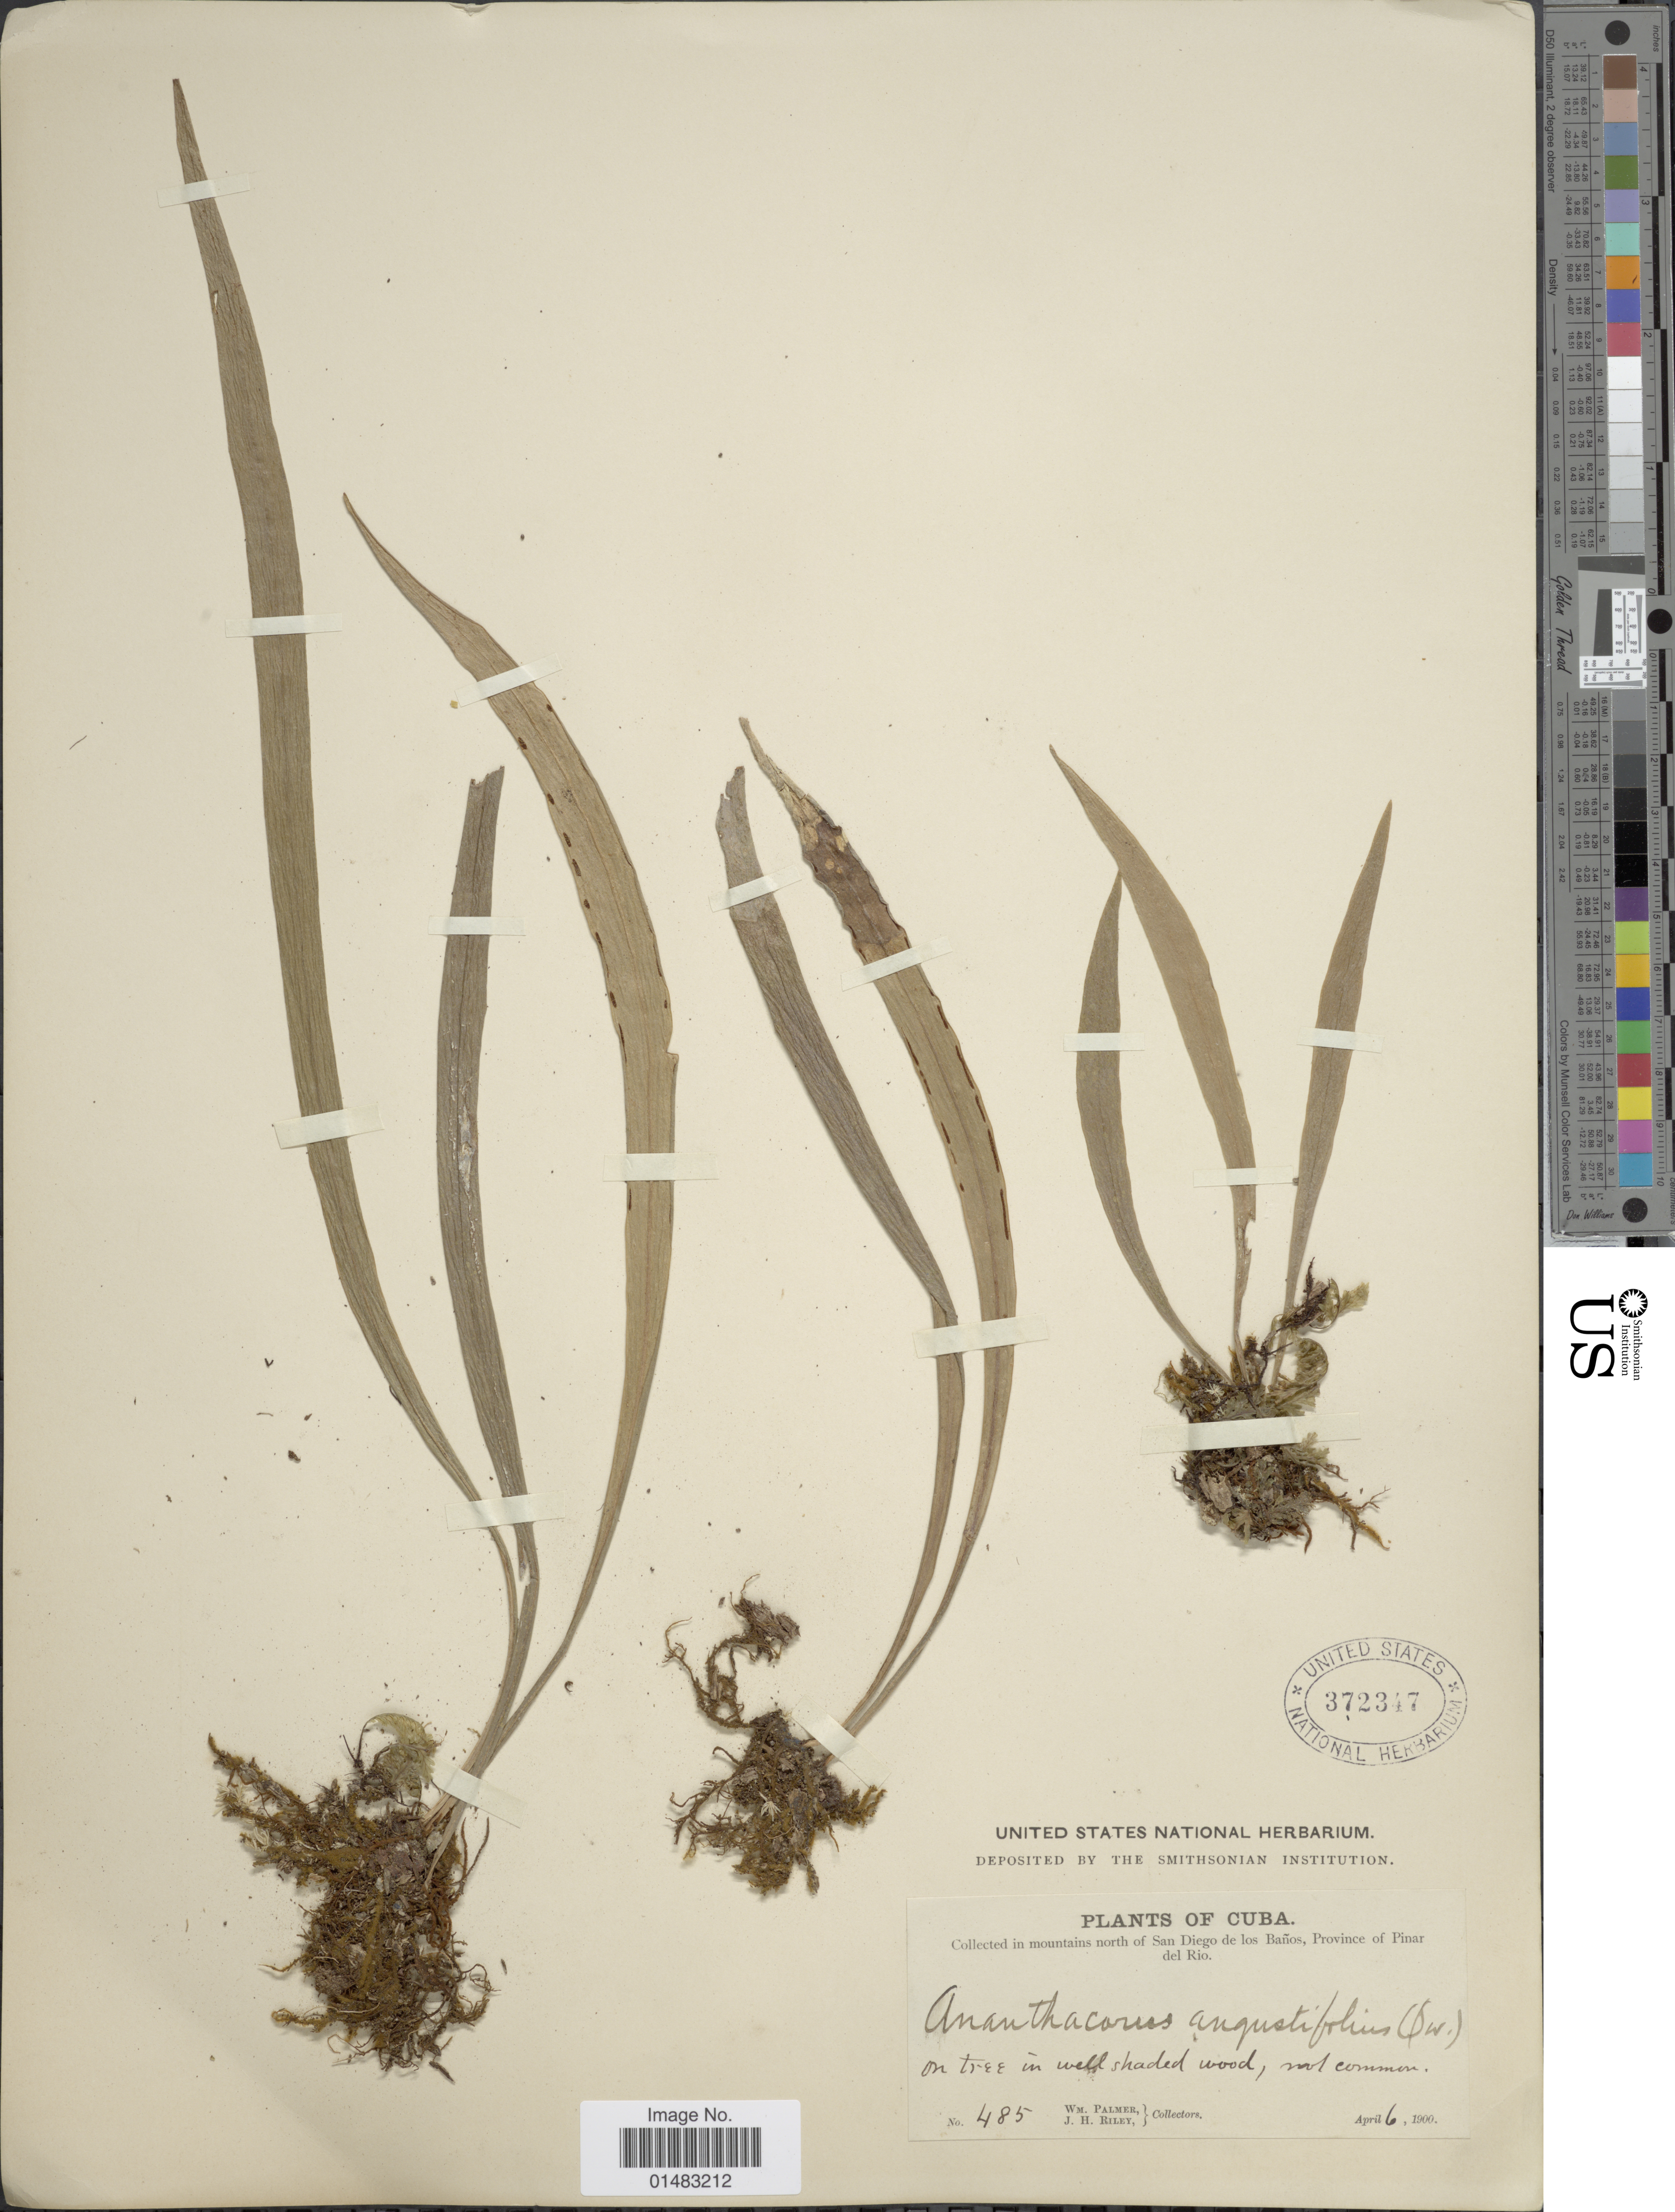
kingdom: Plantae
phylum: Tracheophyta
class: Polypodiopsida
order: Polypodiales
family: Pteridaceae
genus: Ananthacorus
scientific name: Ananthacorus angustifolius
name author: (Sw.) Underw. & Maxon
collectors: W. Palmer & J. H. Riley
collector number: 485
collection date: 1900-04-06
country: Cuba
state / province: Pinar del Río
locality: Mountains north of San Diego de los Baños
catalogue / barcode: US 372347